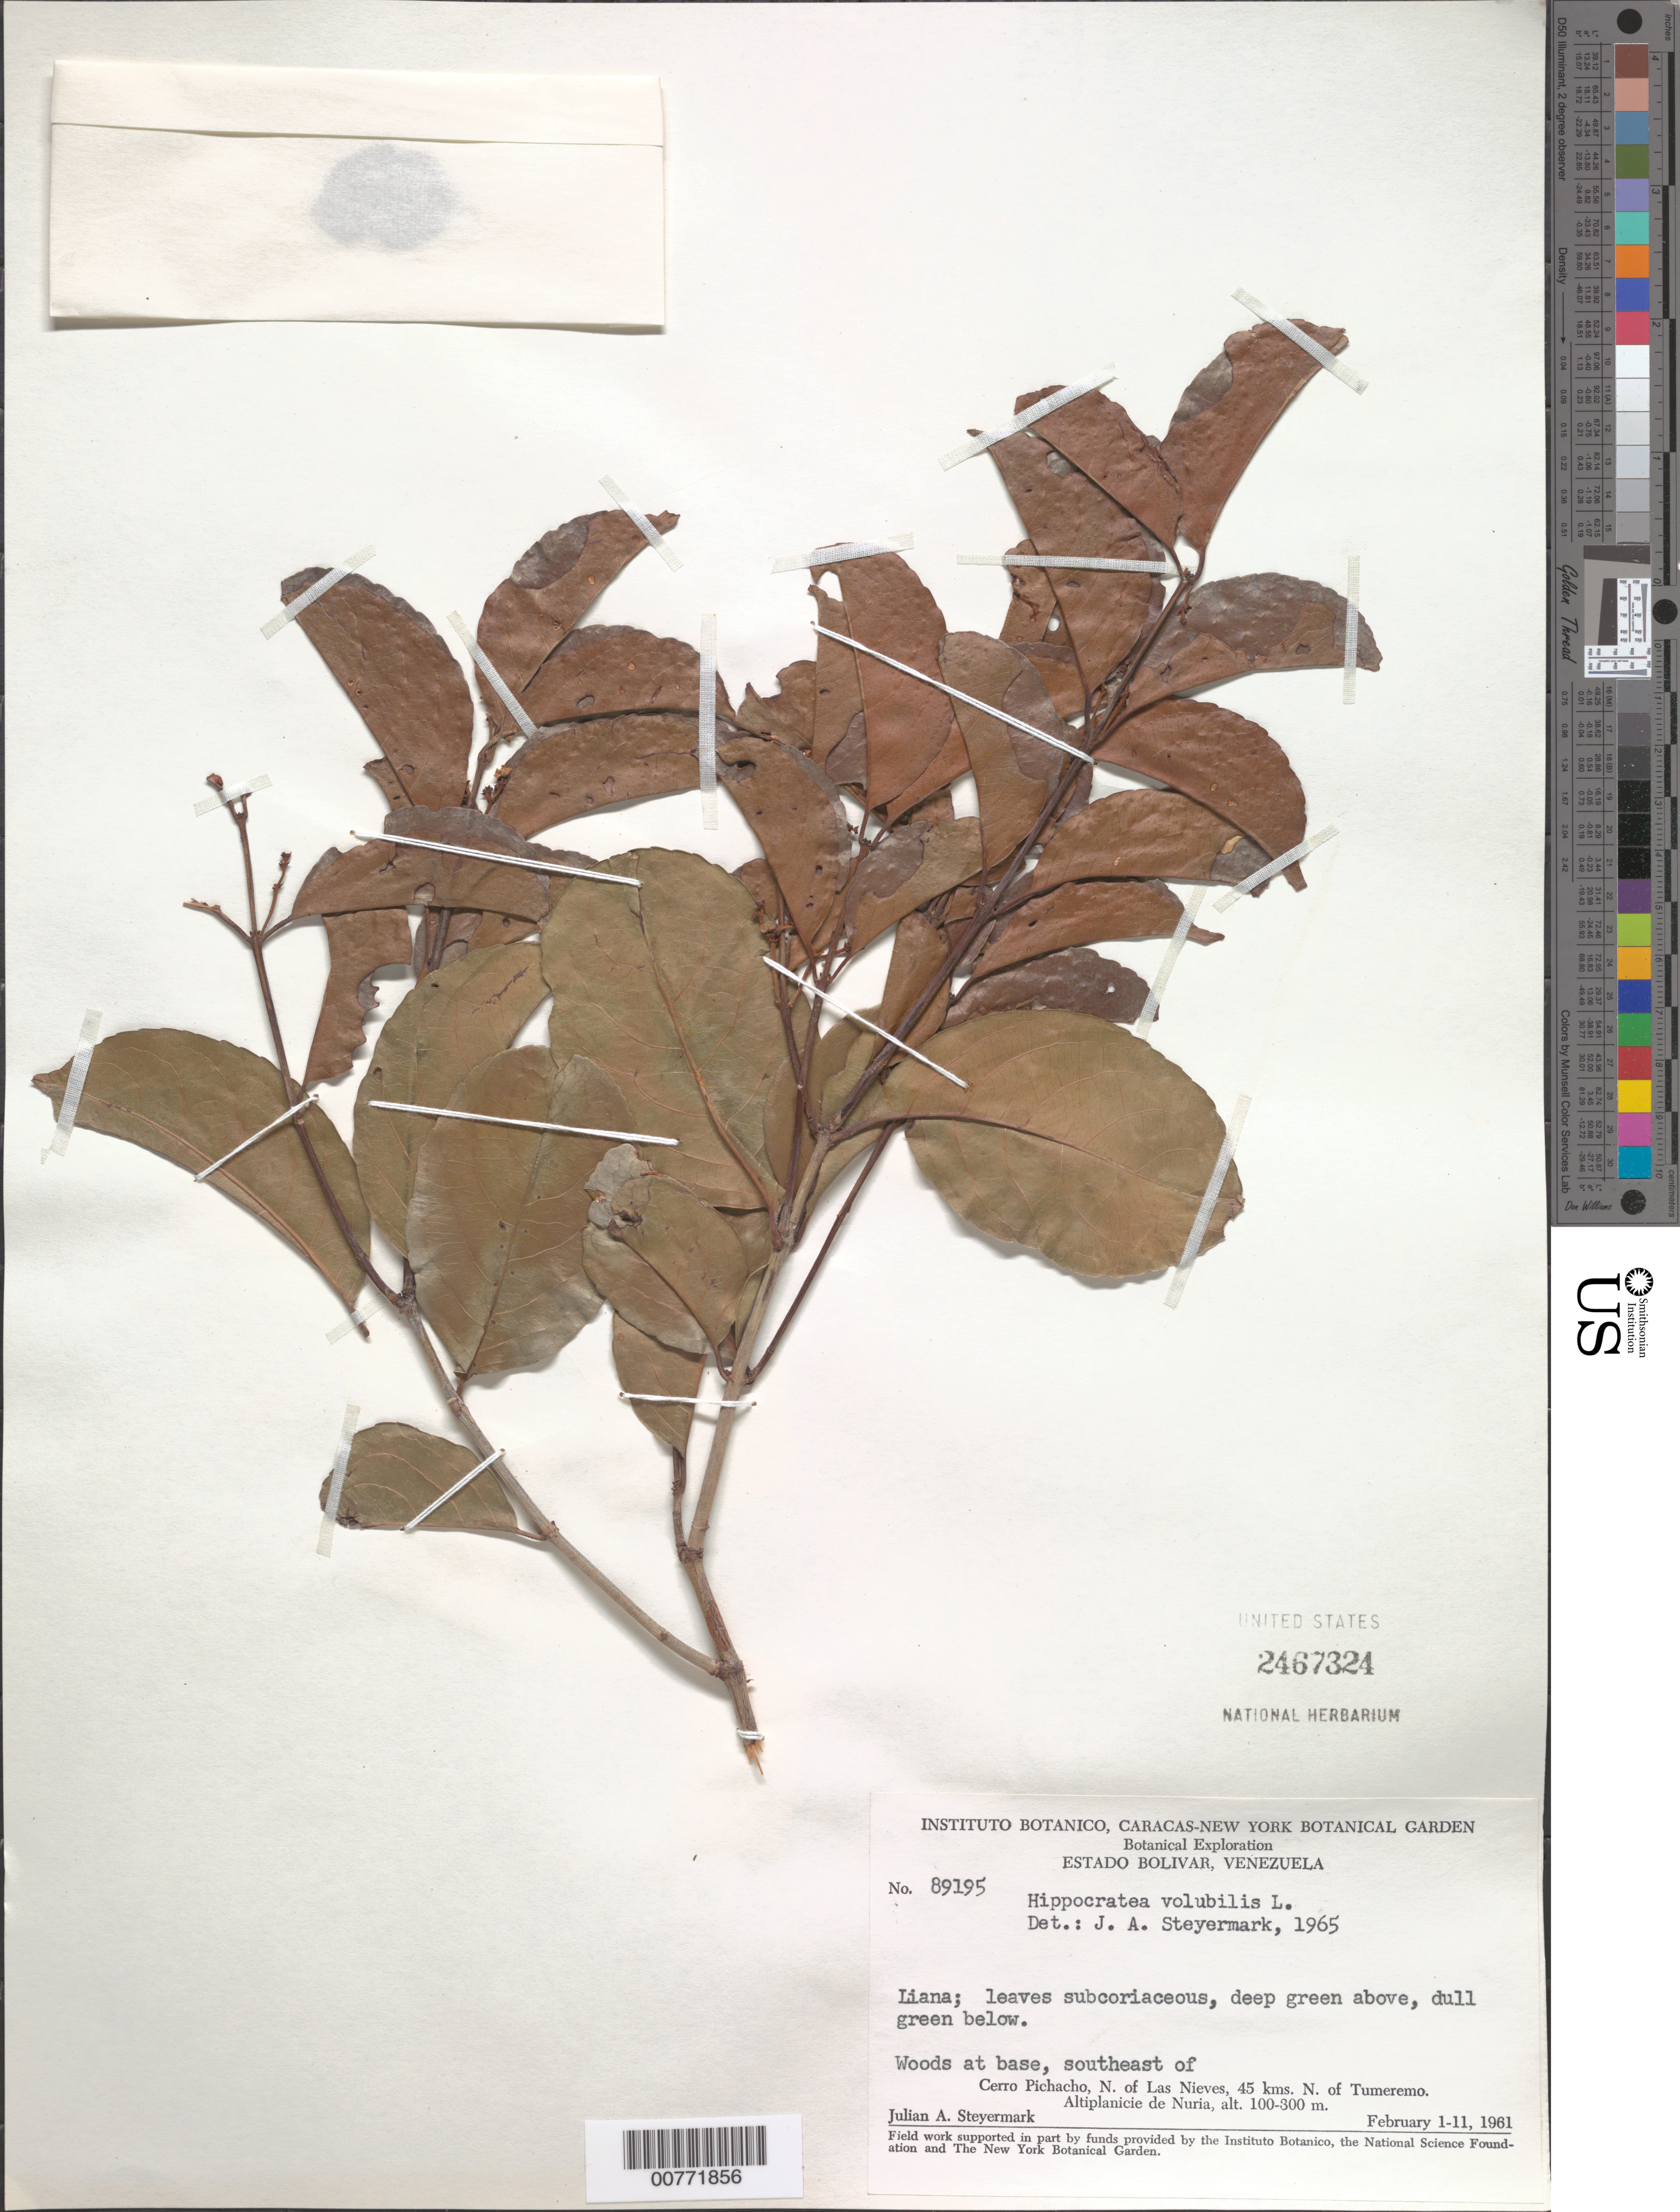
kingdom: Plantae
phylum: Tracheophyta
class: Magnoliopsida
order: Celastrales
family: Celastraceae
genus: Hippocratea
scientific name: Hippocratea volubilis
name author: L.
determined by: Steyermark, Julian A., (VEN)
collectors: J. Steyermark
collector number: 89195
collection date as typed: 1-Feb-61 to 11-Feb-61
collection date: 1961-02-01/1961-02-11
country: Venezuela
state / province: Bolívar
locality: Cerro El Picacho, SE of; N of Las Nieves, 45 km N of Tumeremo, Altiplanicie de Nuria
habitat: Woods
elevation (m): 100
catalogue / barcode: US 2467324